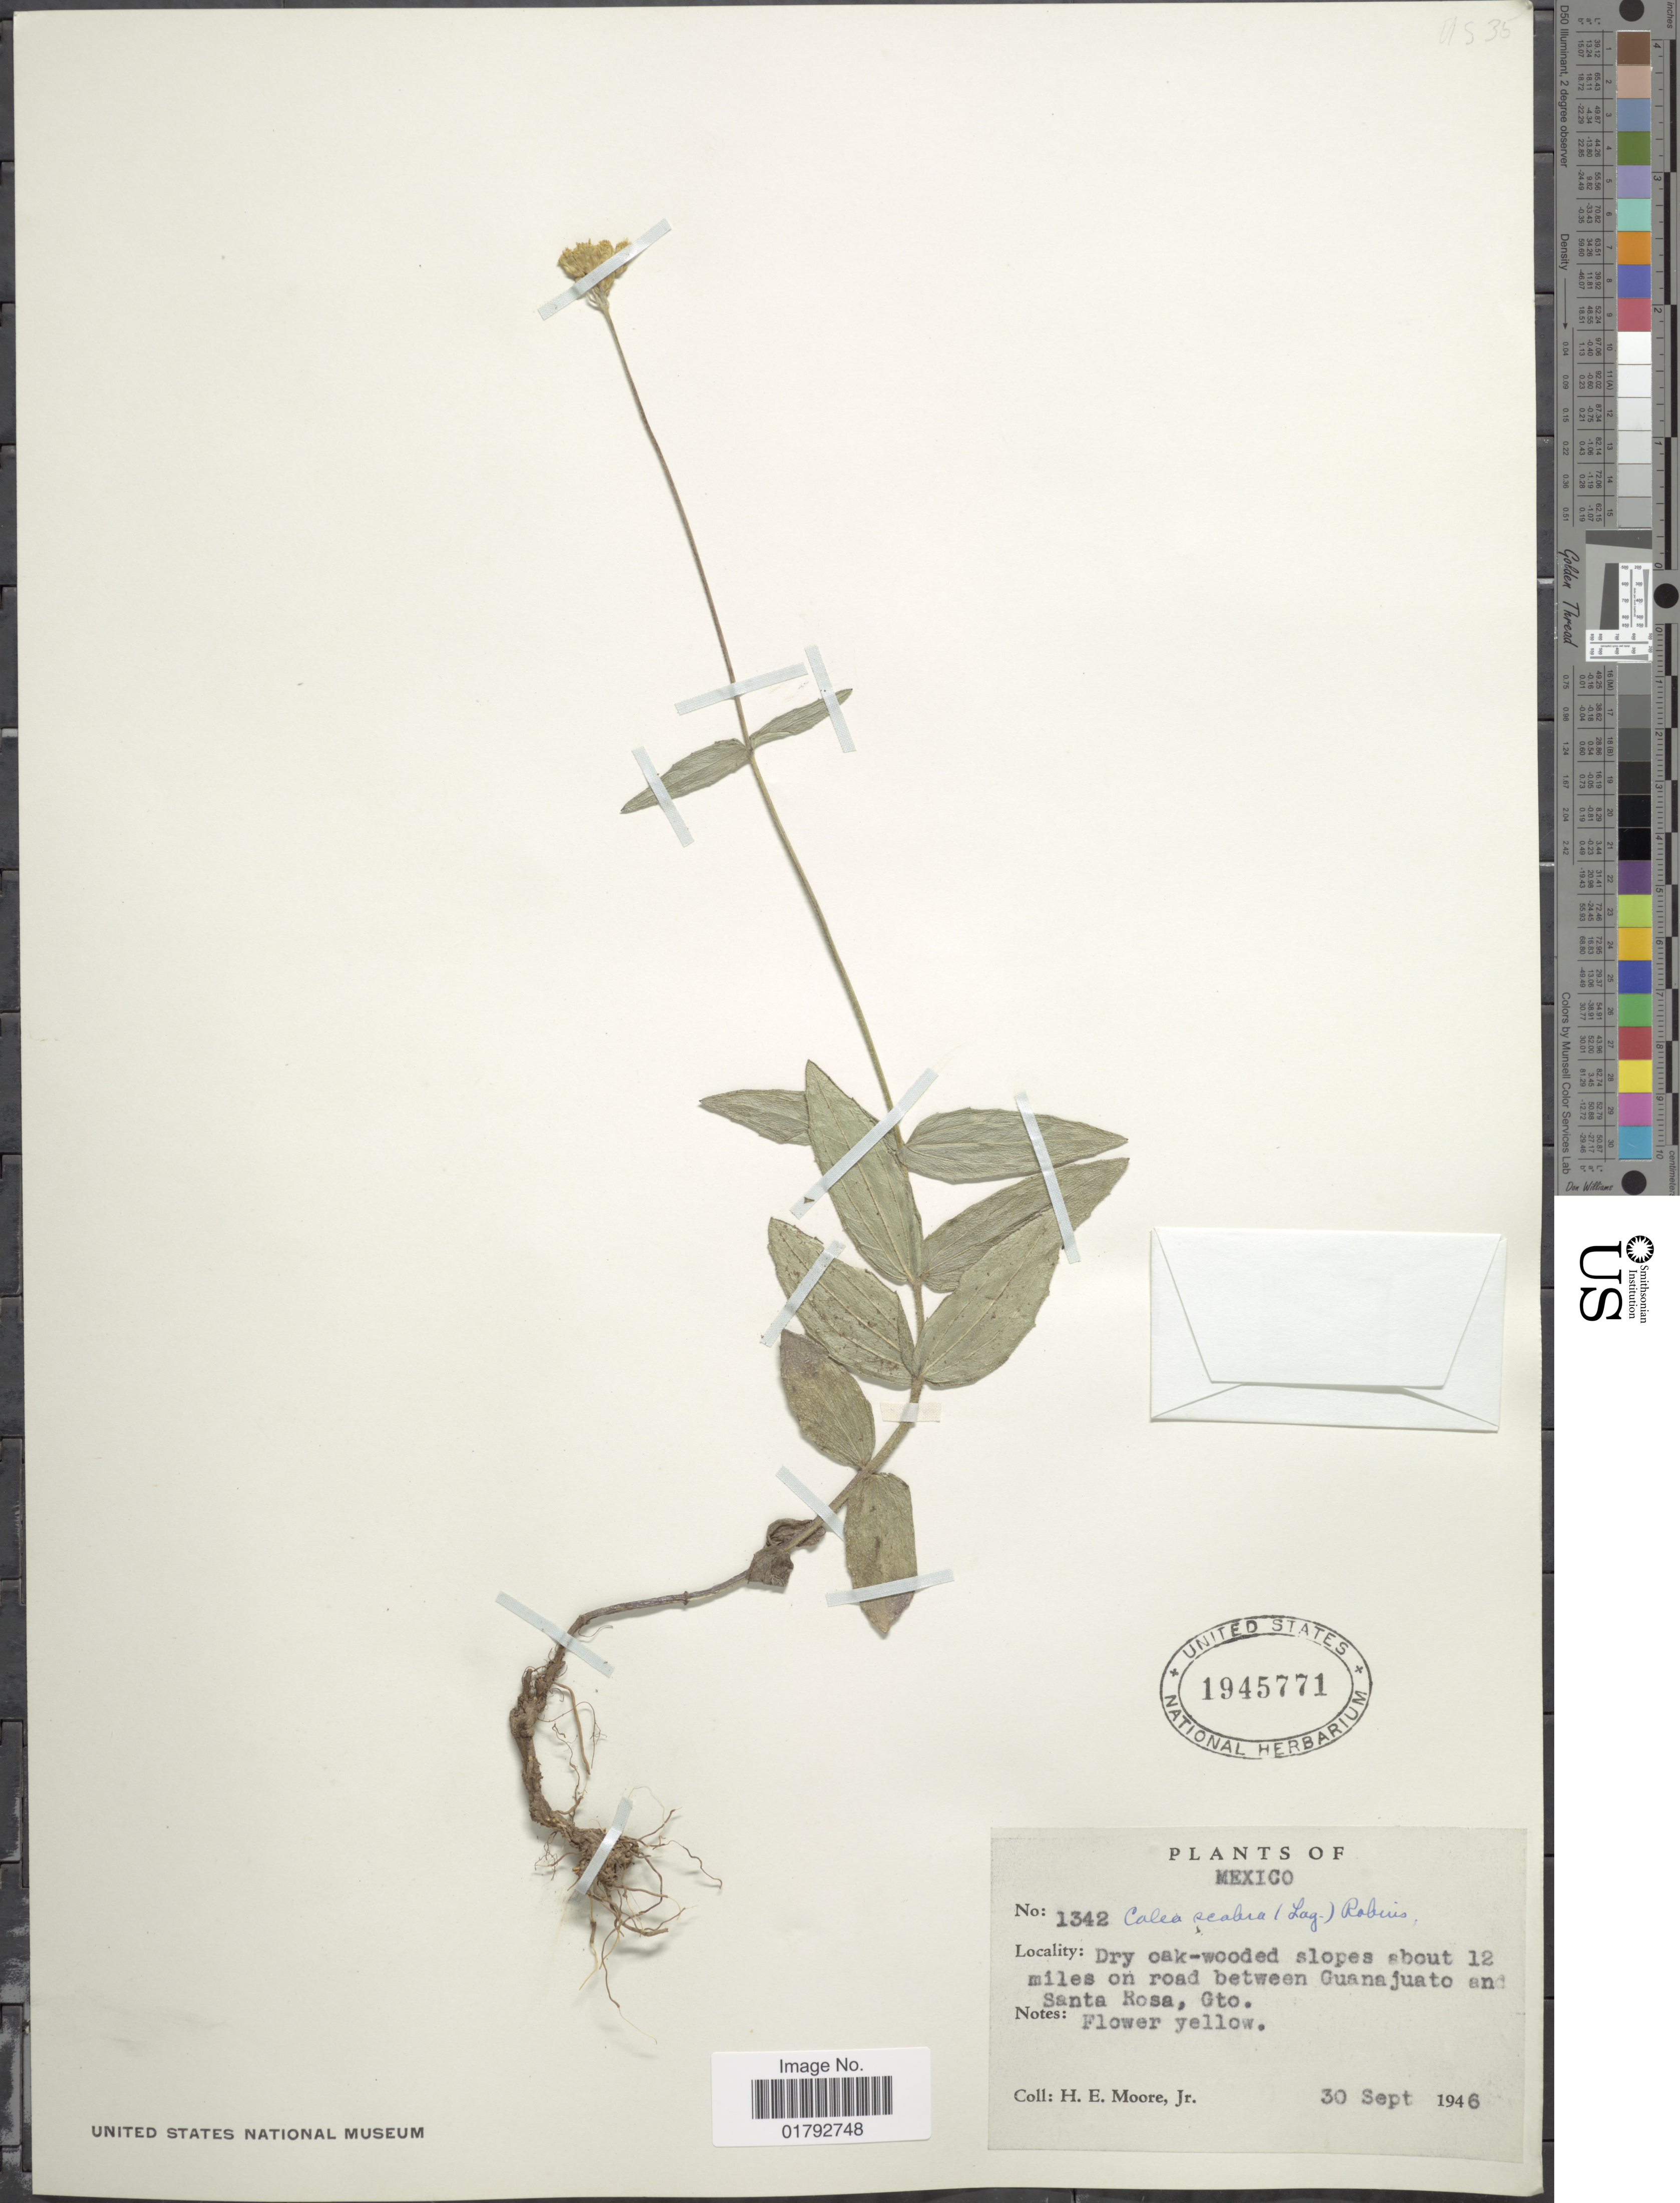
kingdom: Plantae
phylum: Tracheophyta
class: Magnoliopsida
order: Asterales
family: Asteraceae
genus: Alloispermum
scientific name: Alloispermum scabrum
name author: (Lag.) H. Rob.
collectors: H. Moore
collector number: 1342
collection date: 1946-09-30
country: Mexico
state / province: Guanajuato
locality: Dry oak-wooded slopes about 12 miles on road between Guanajuato and Santa Rosa, Gto.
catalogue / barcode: US 1945771